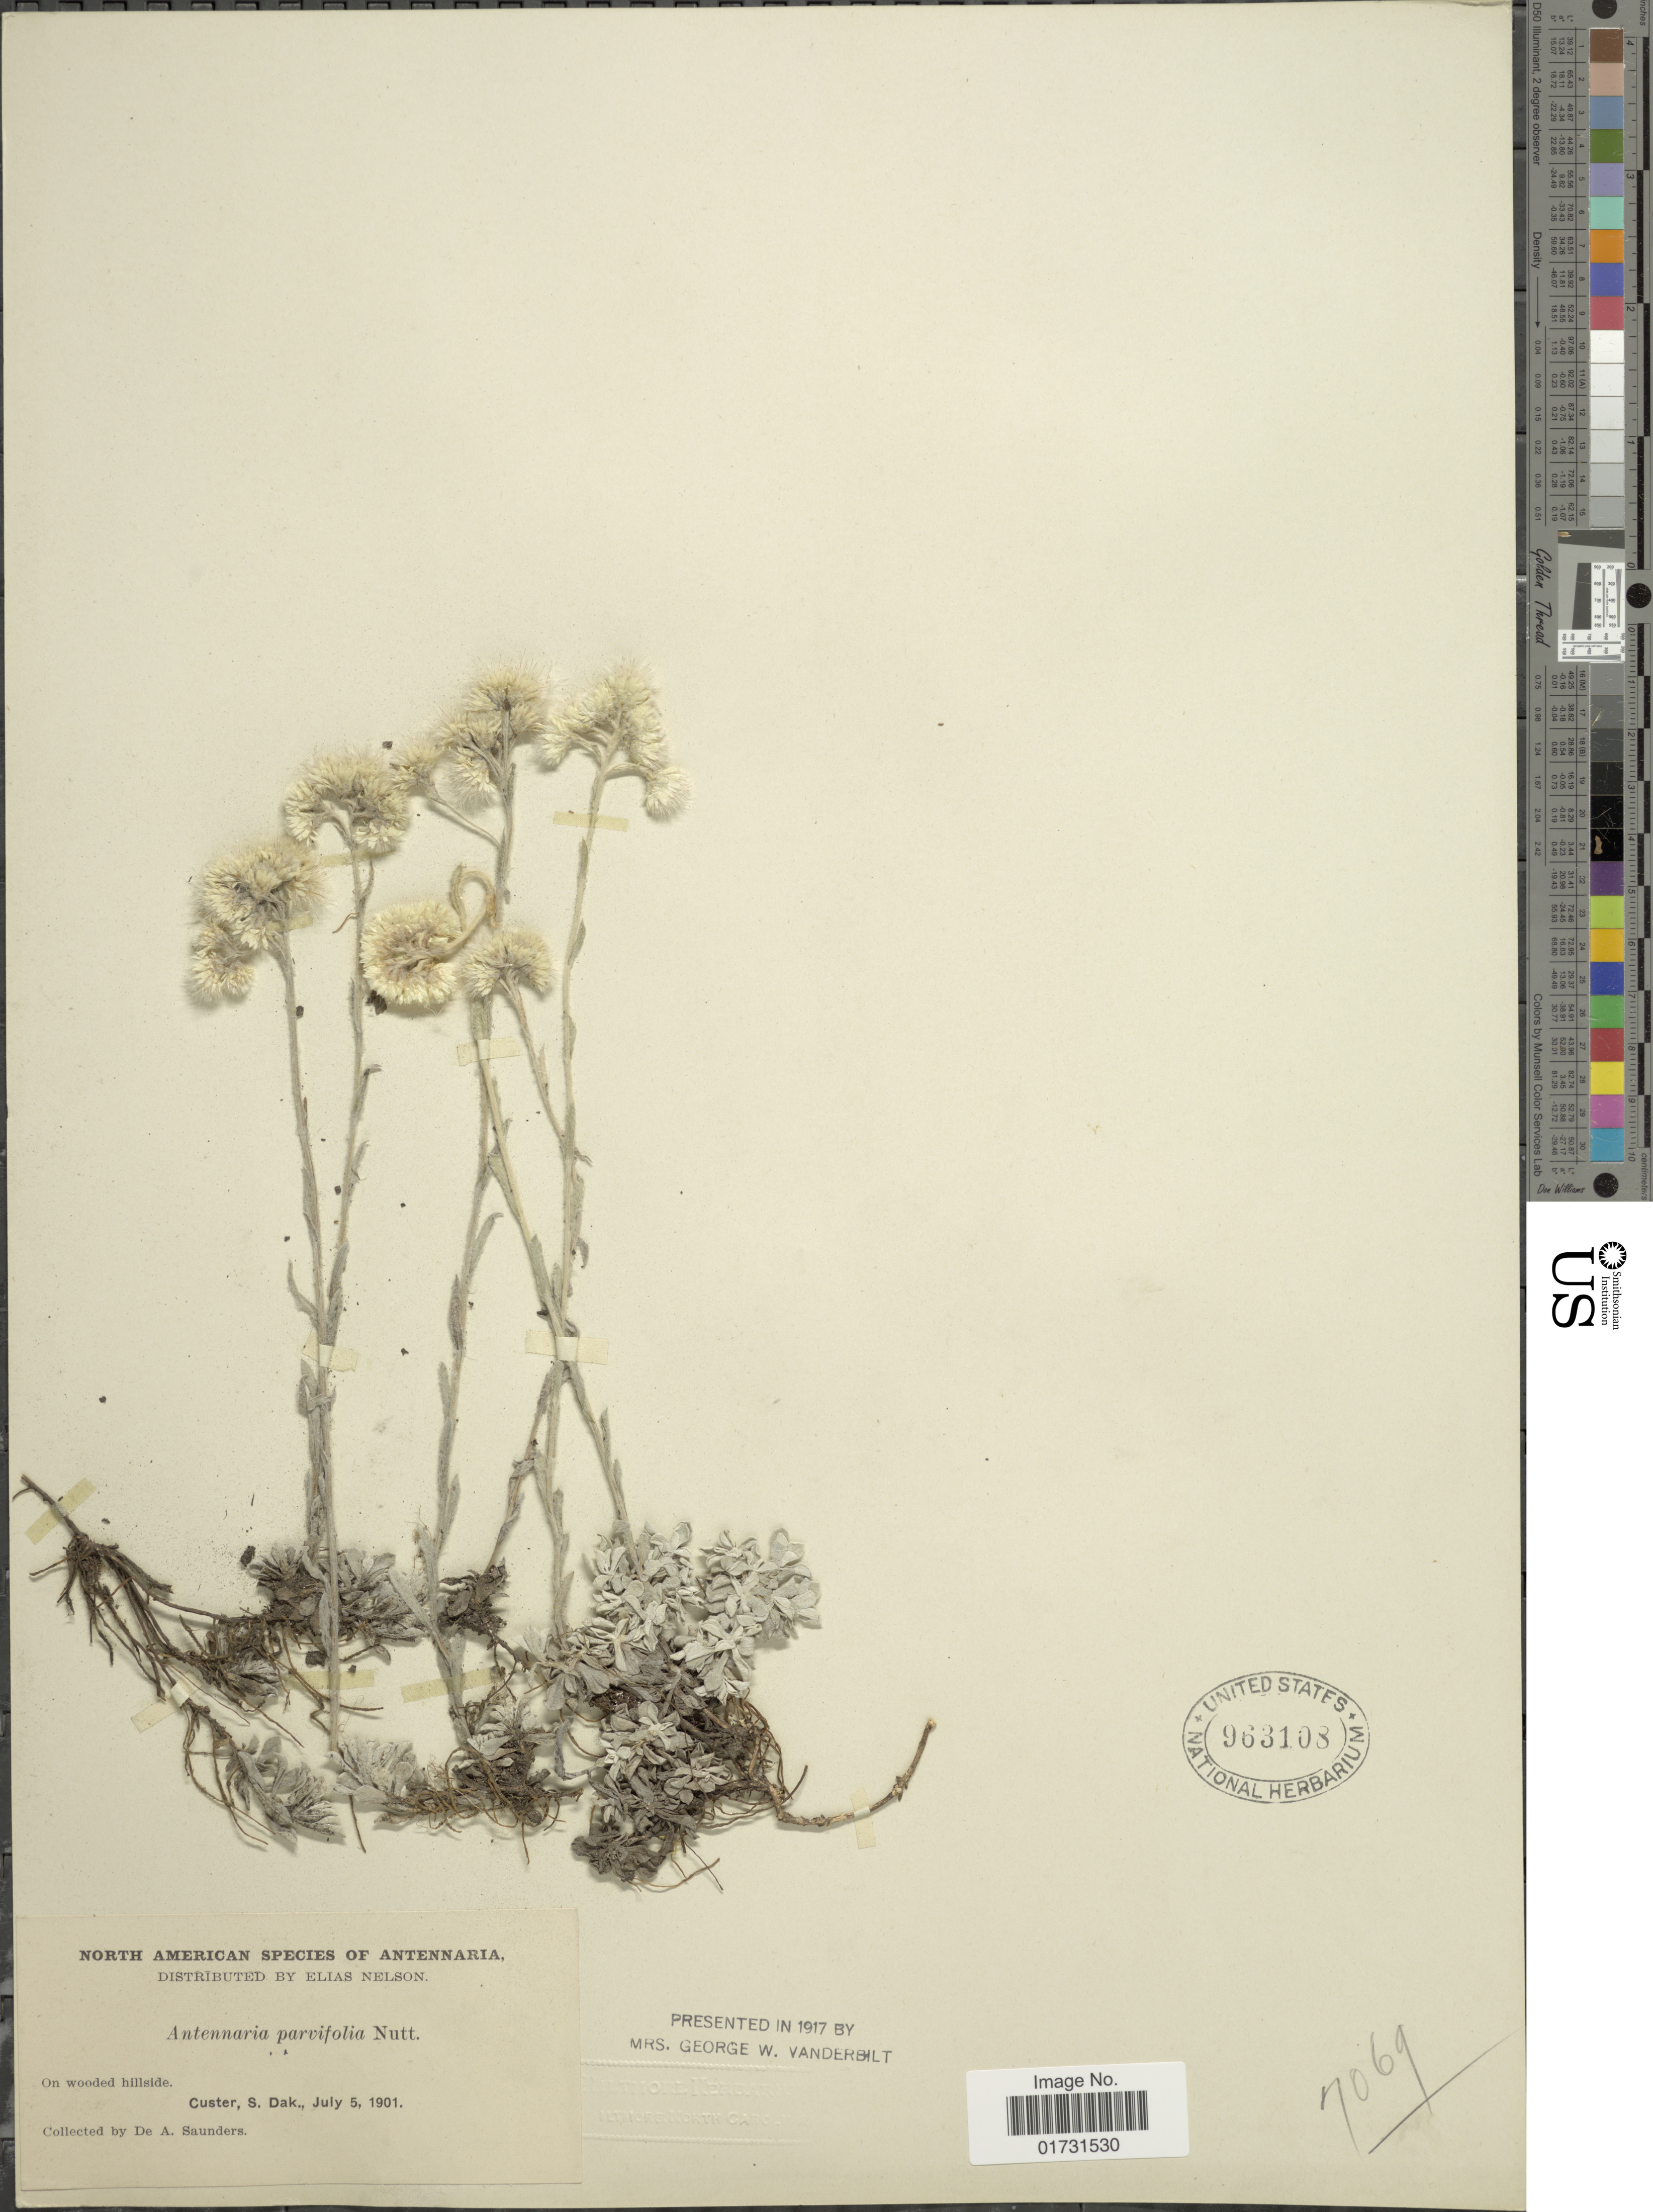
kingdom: Plantae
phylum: Tracheophyta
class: Magnoliopsida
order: Asterales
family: Asteraceae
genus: Antennaria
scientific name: Antennaria microphylla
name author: Rydb.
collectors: A. Saunders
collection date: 1901-07-05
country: United States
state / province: South Dakota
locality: Custer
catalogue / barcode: US 963108